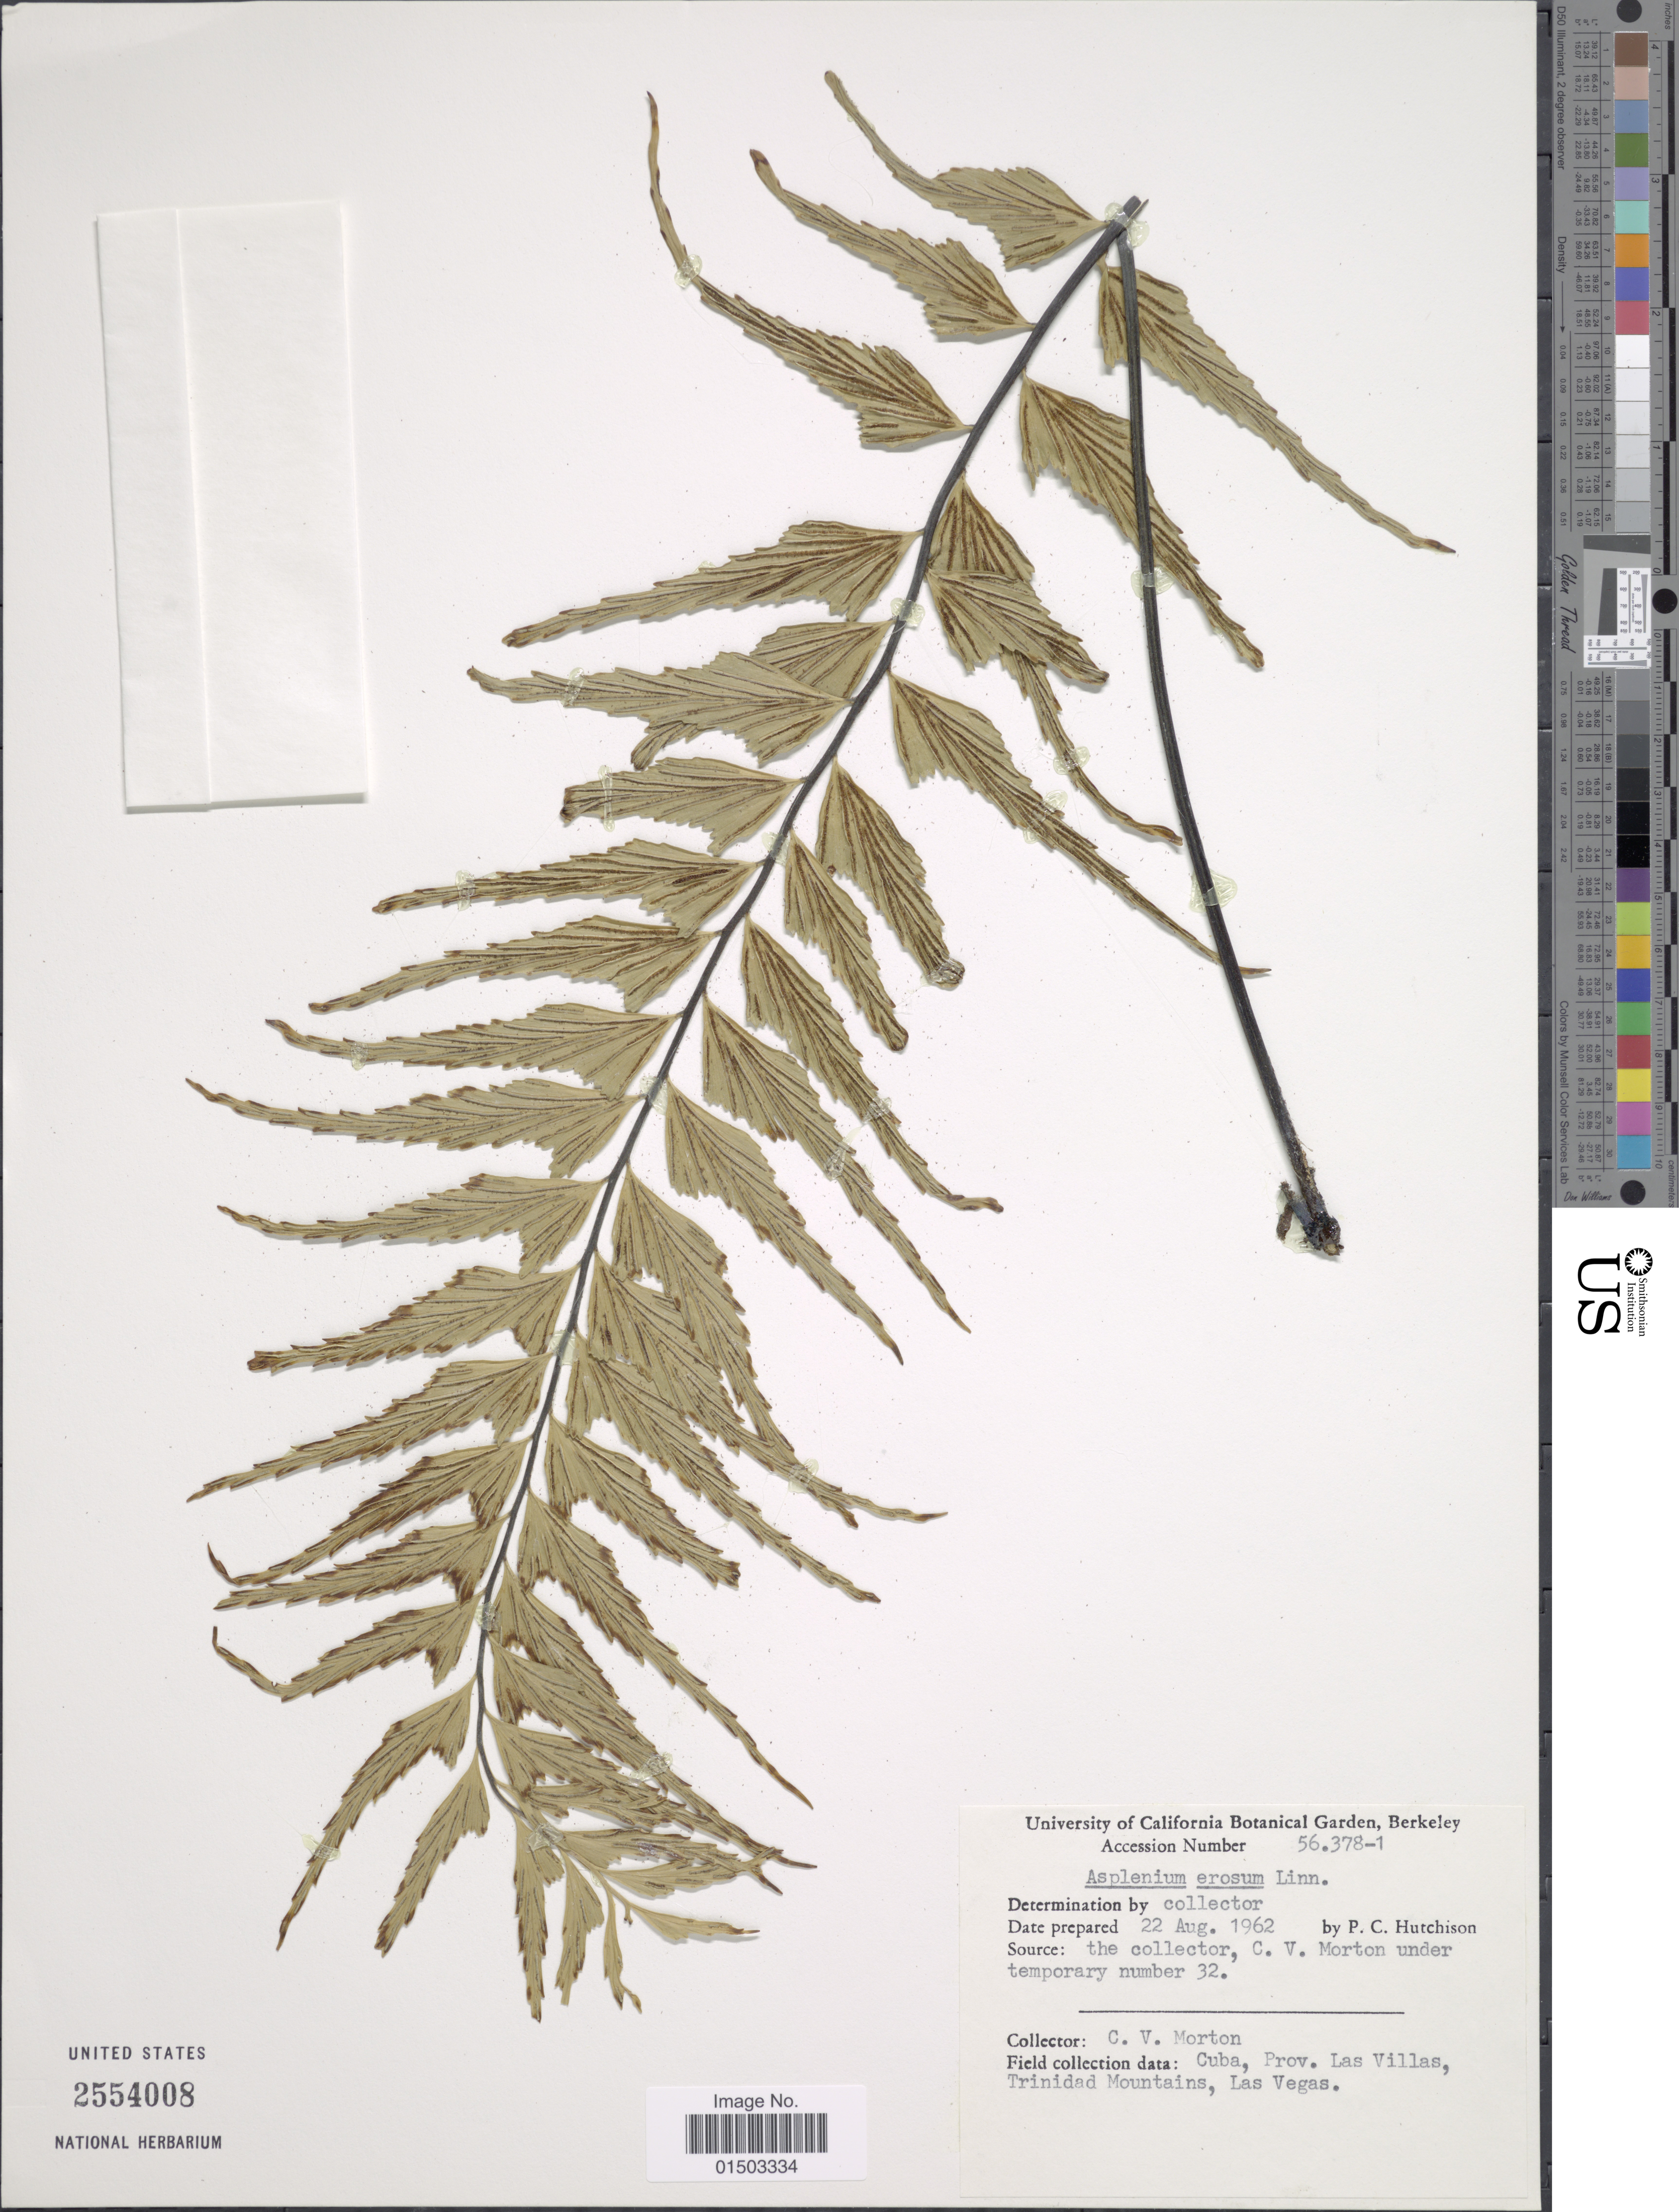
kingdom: Plantae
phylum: Tracheophyta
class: Polypodiopsida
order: Polypodiales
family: Aspleniaceae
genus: Asplenium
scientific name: Asplenium erosum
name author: L.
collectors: P. C. Hutchison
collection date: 1962-08-22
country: United States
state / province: California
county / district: Alameda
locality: University of California Botanical Garden, Berkeley. Accession Number 56.378-1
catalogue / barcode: US 2554008